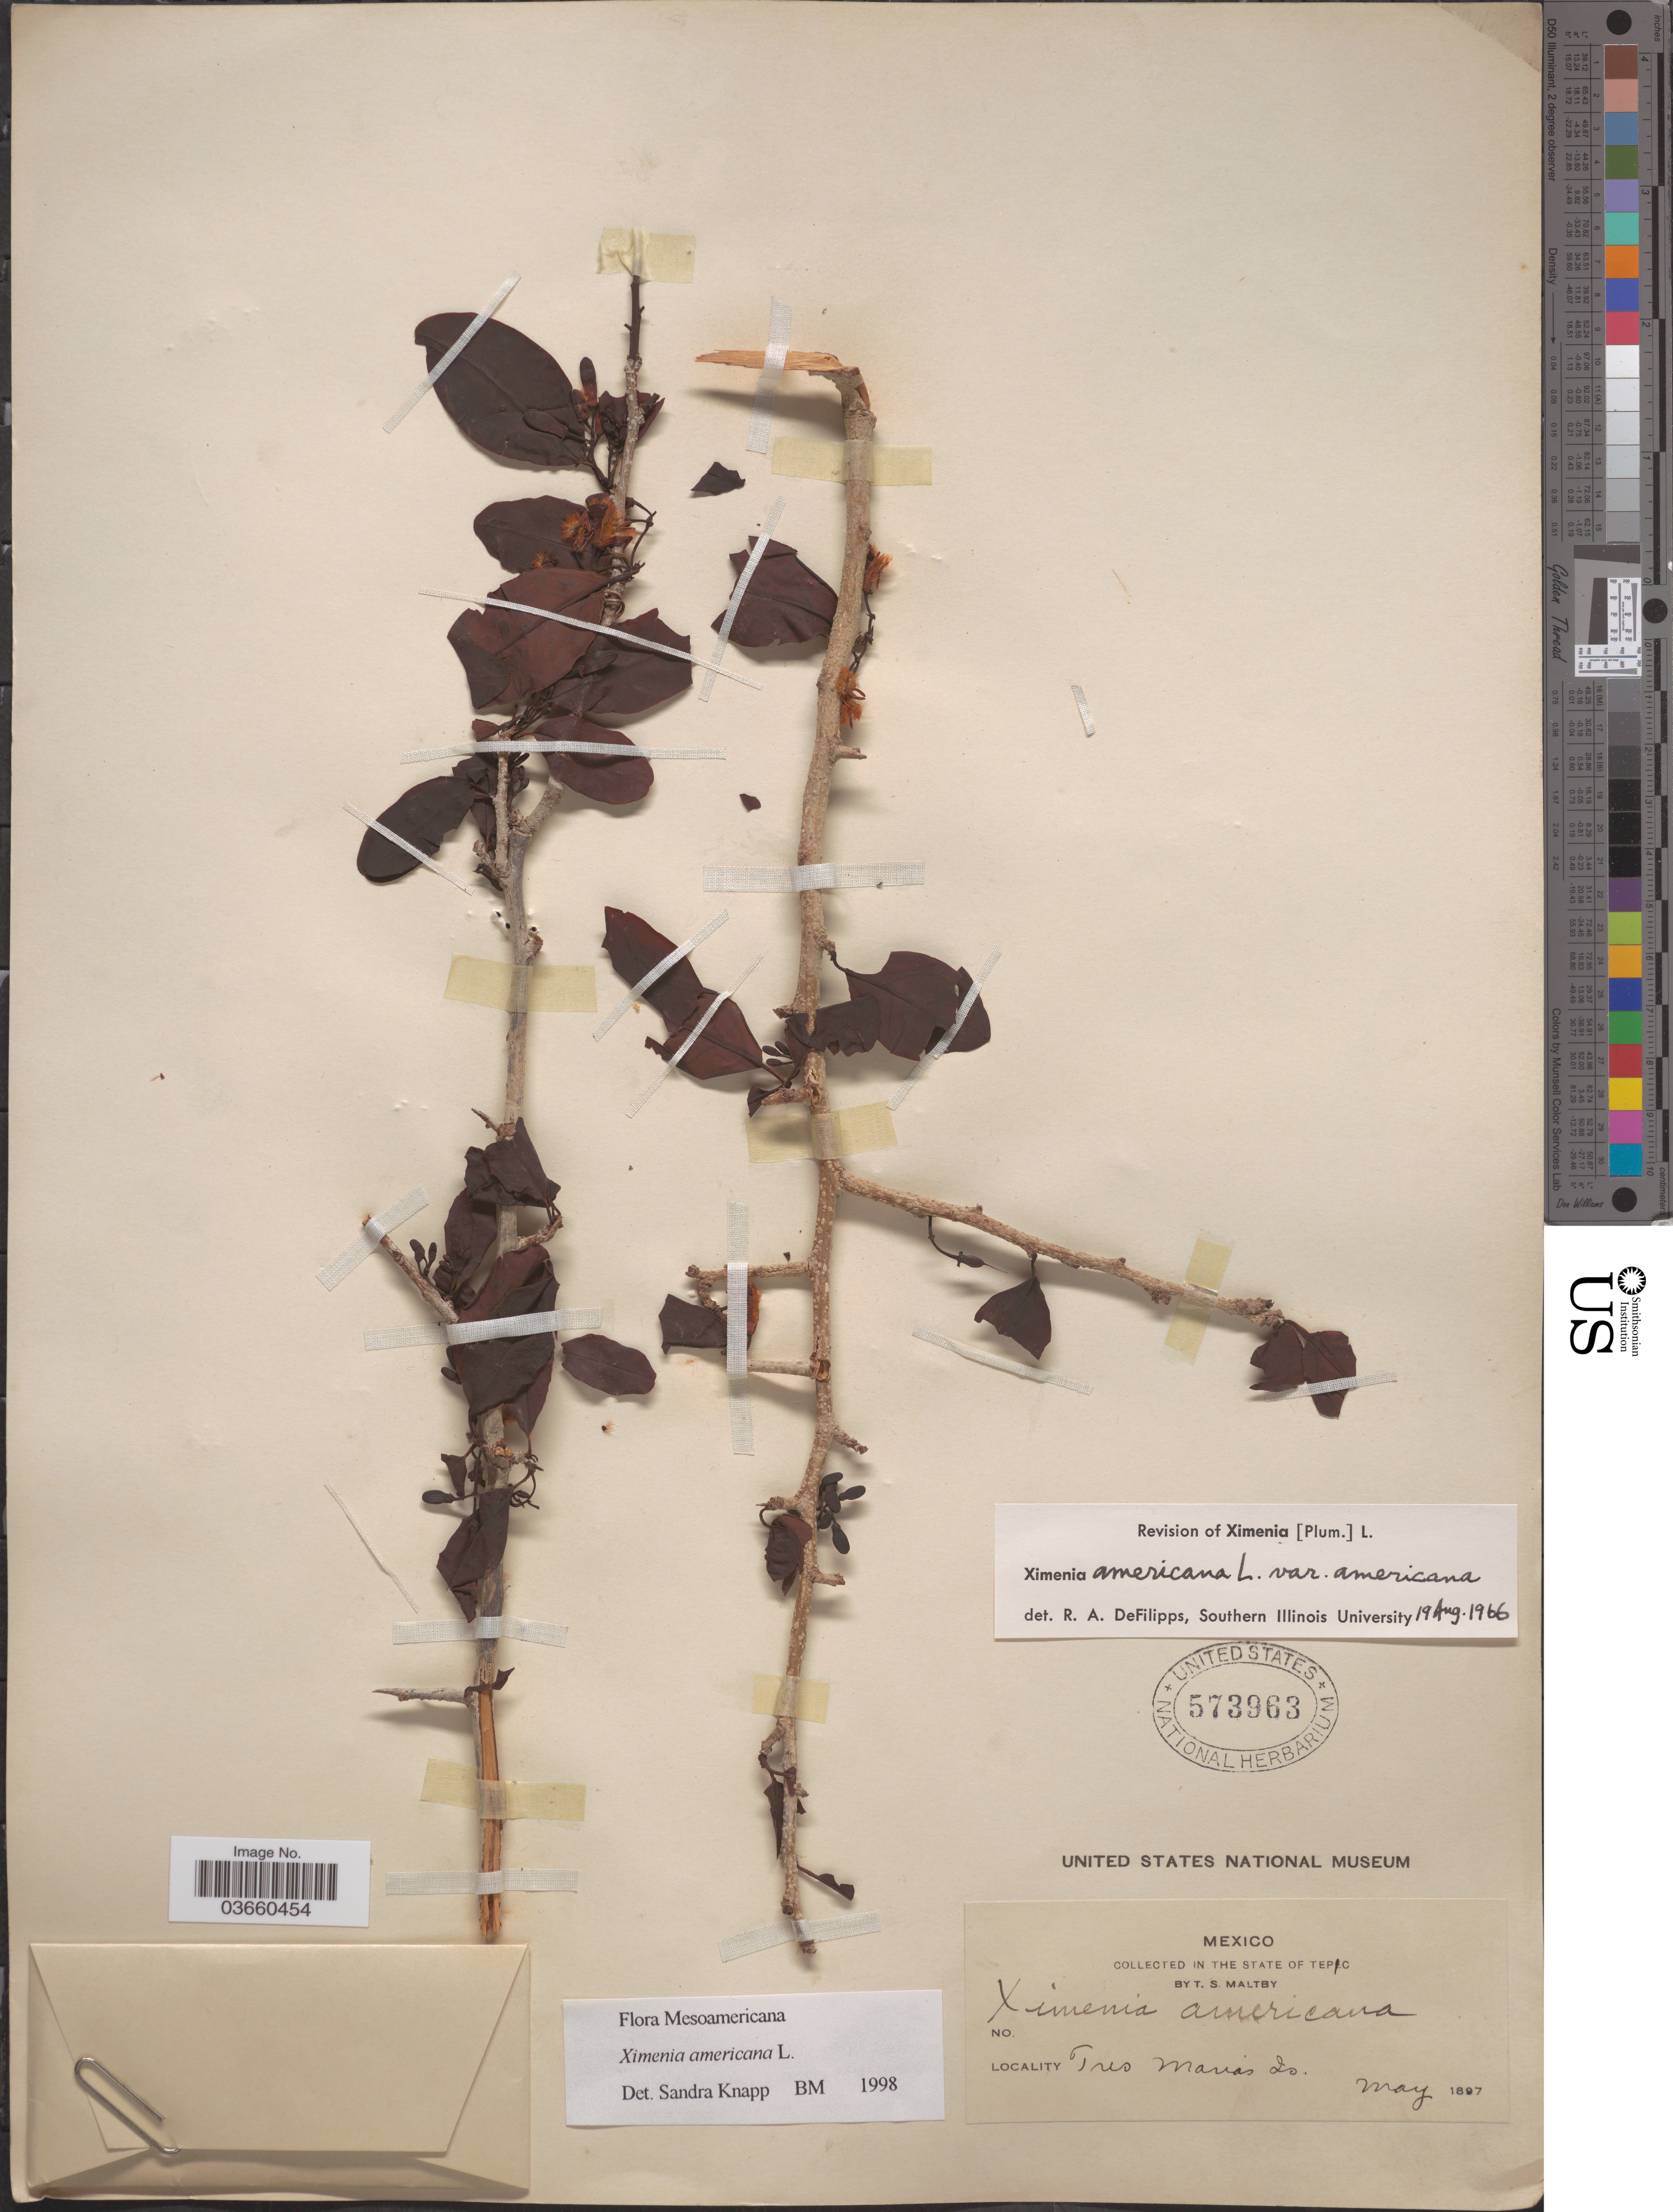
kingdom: Plantae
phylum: Tracheophyta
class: Magnoliopsida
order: Santalales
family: Ximeniaceae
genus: Ximenia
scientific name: Ximenia americana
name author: L.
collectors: T. S. Maltby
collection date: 1897-05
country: Mexico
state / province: Nayarit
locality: In the State of Tepic. Tres Marias Is.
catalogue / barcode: US 573963